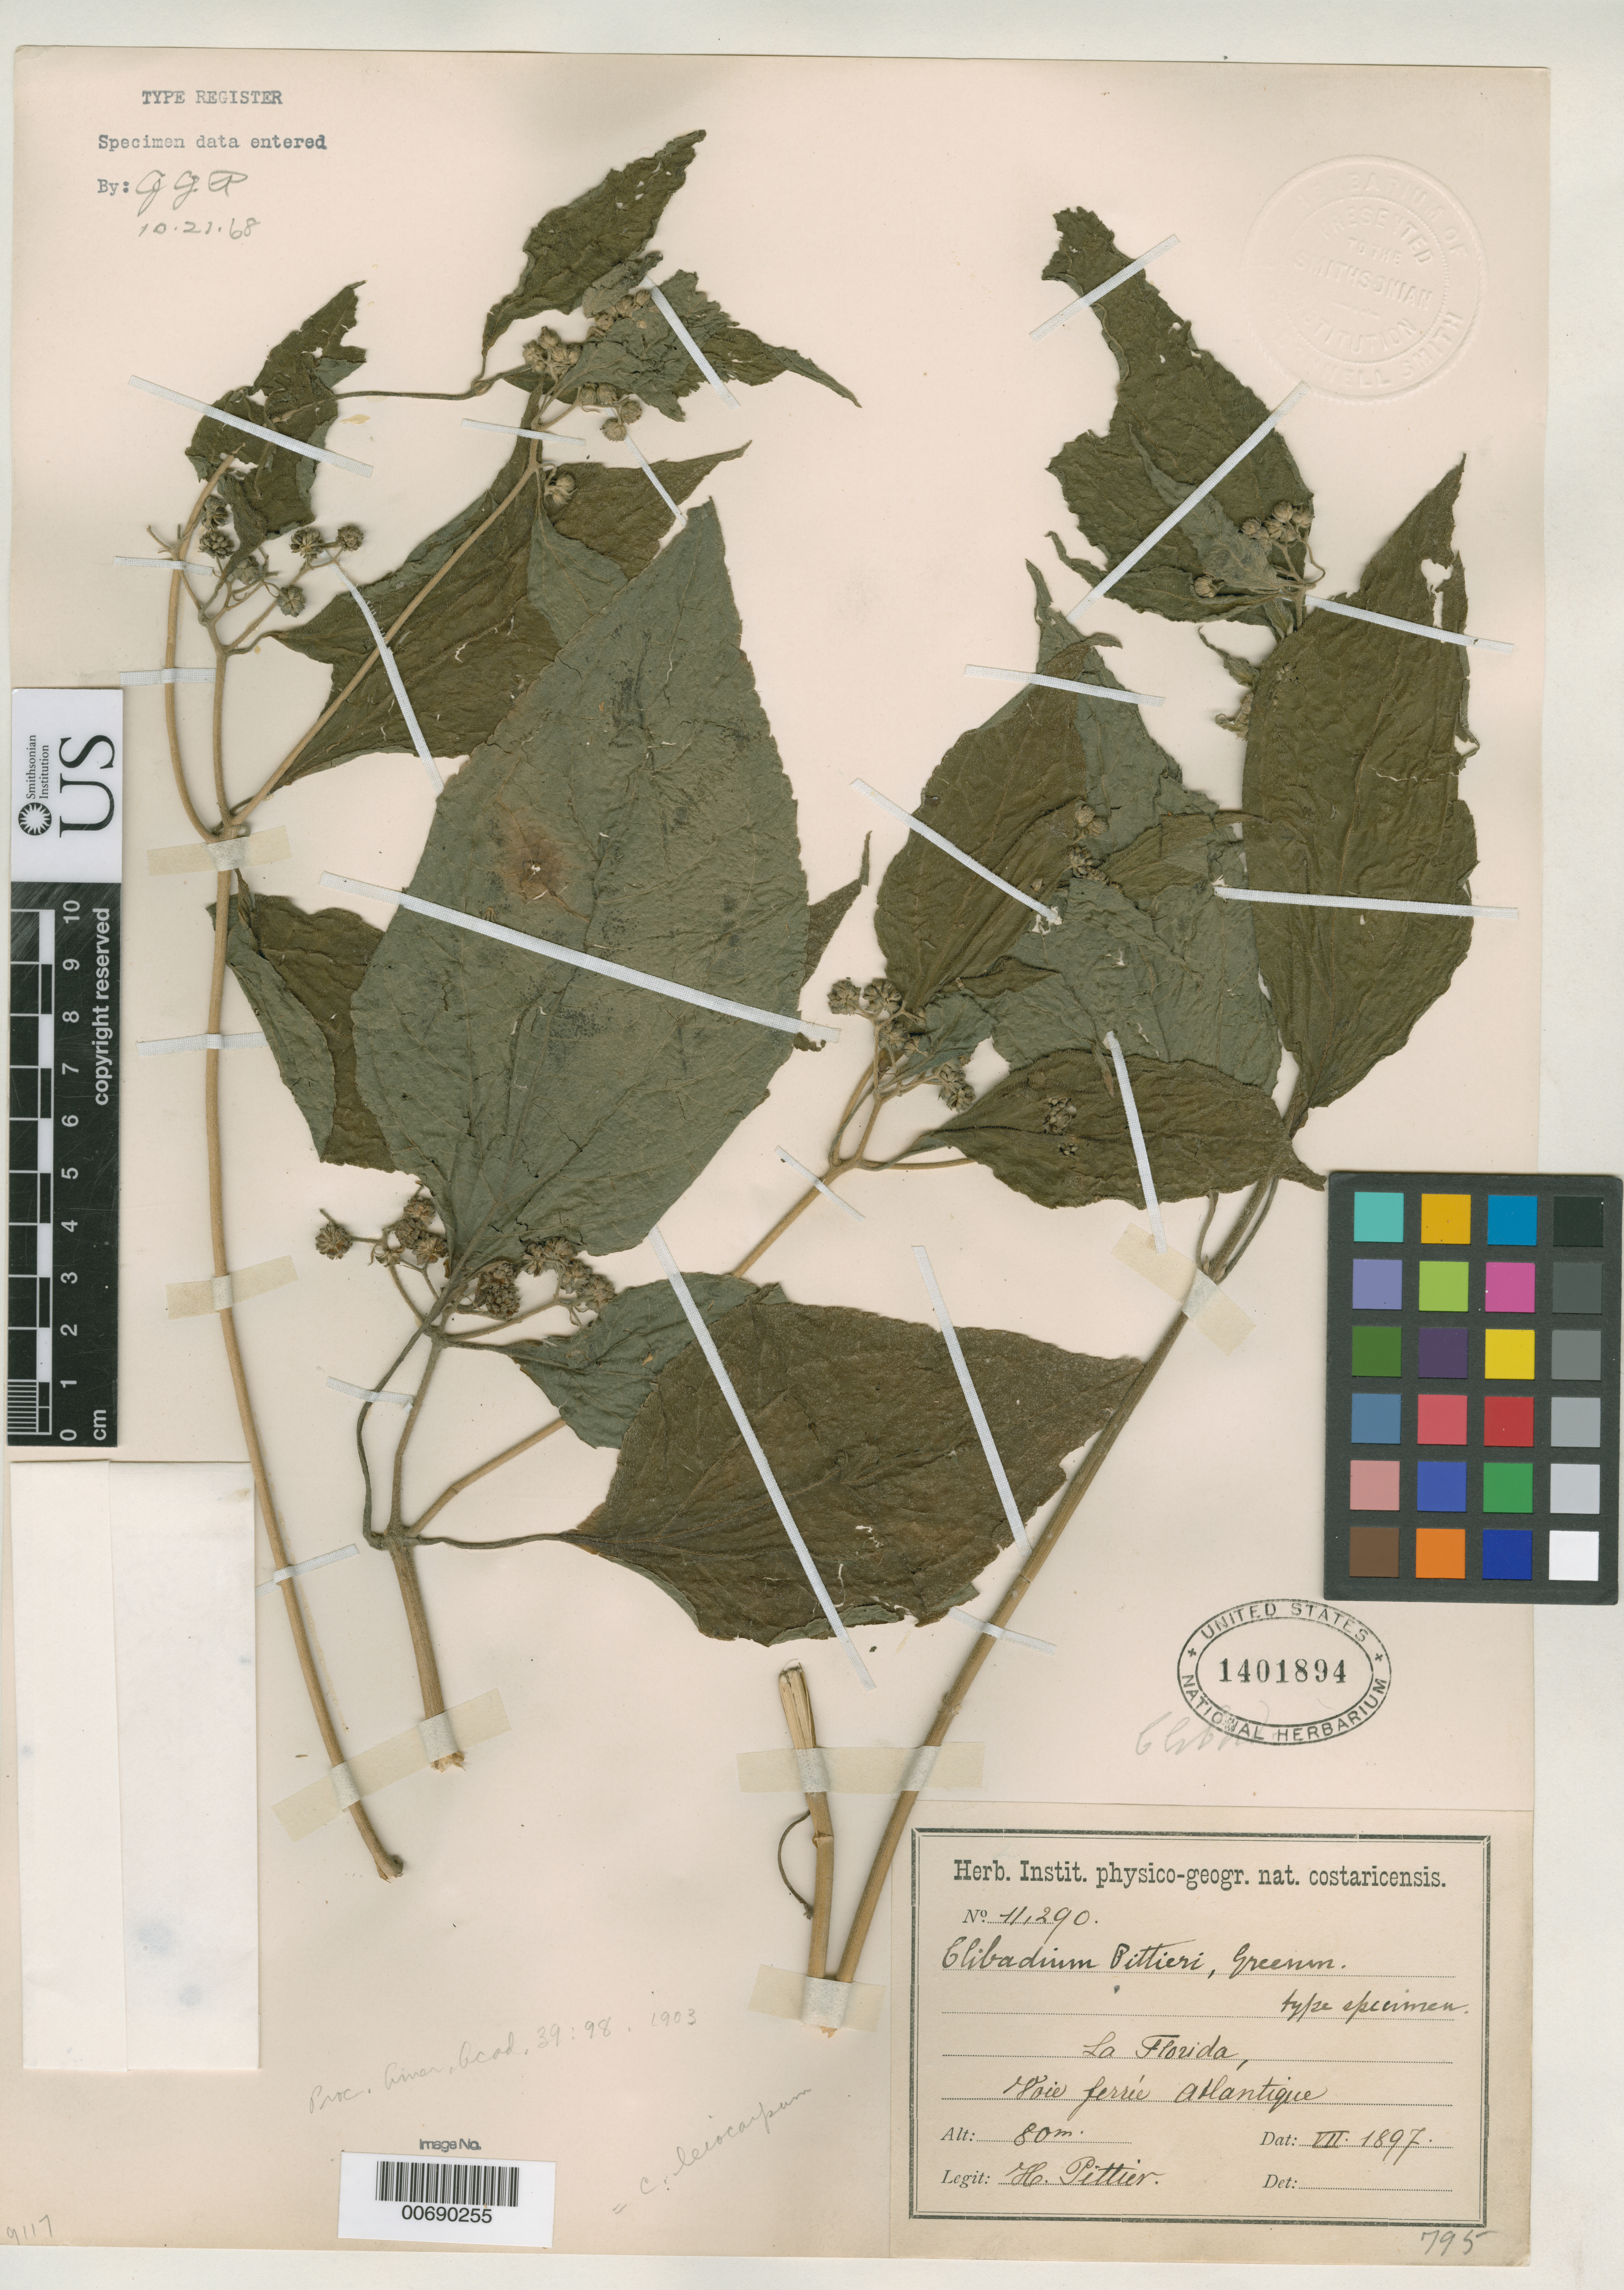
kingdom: Plantae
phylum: Tracheophyta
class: Magnoliopsida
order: Asterales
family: Asteraceae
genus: Clibadium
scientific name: Clibadium pittieri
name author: Greenm.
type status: Type Collection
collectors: H. F. Pittier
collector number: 11290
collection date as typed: Jul 1897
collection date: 1897-07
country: Costa Rica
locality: La Florida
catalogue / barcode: US 1401894